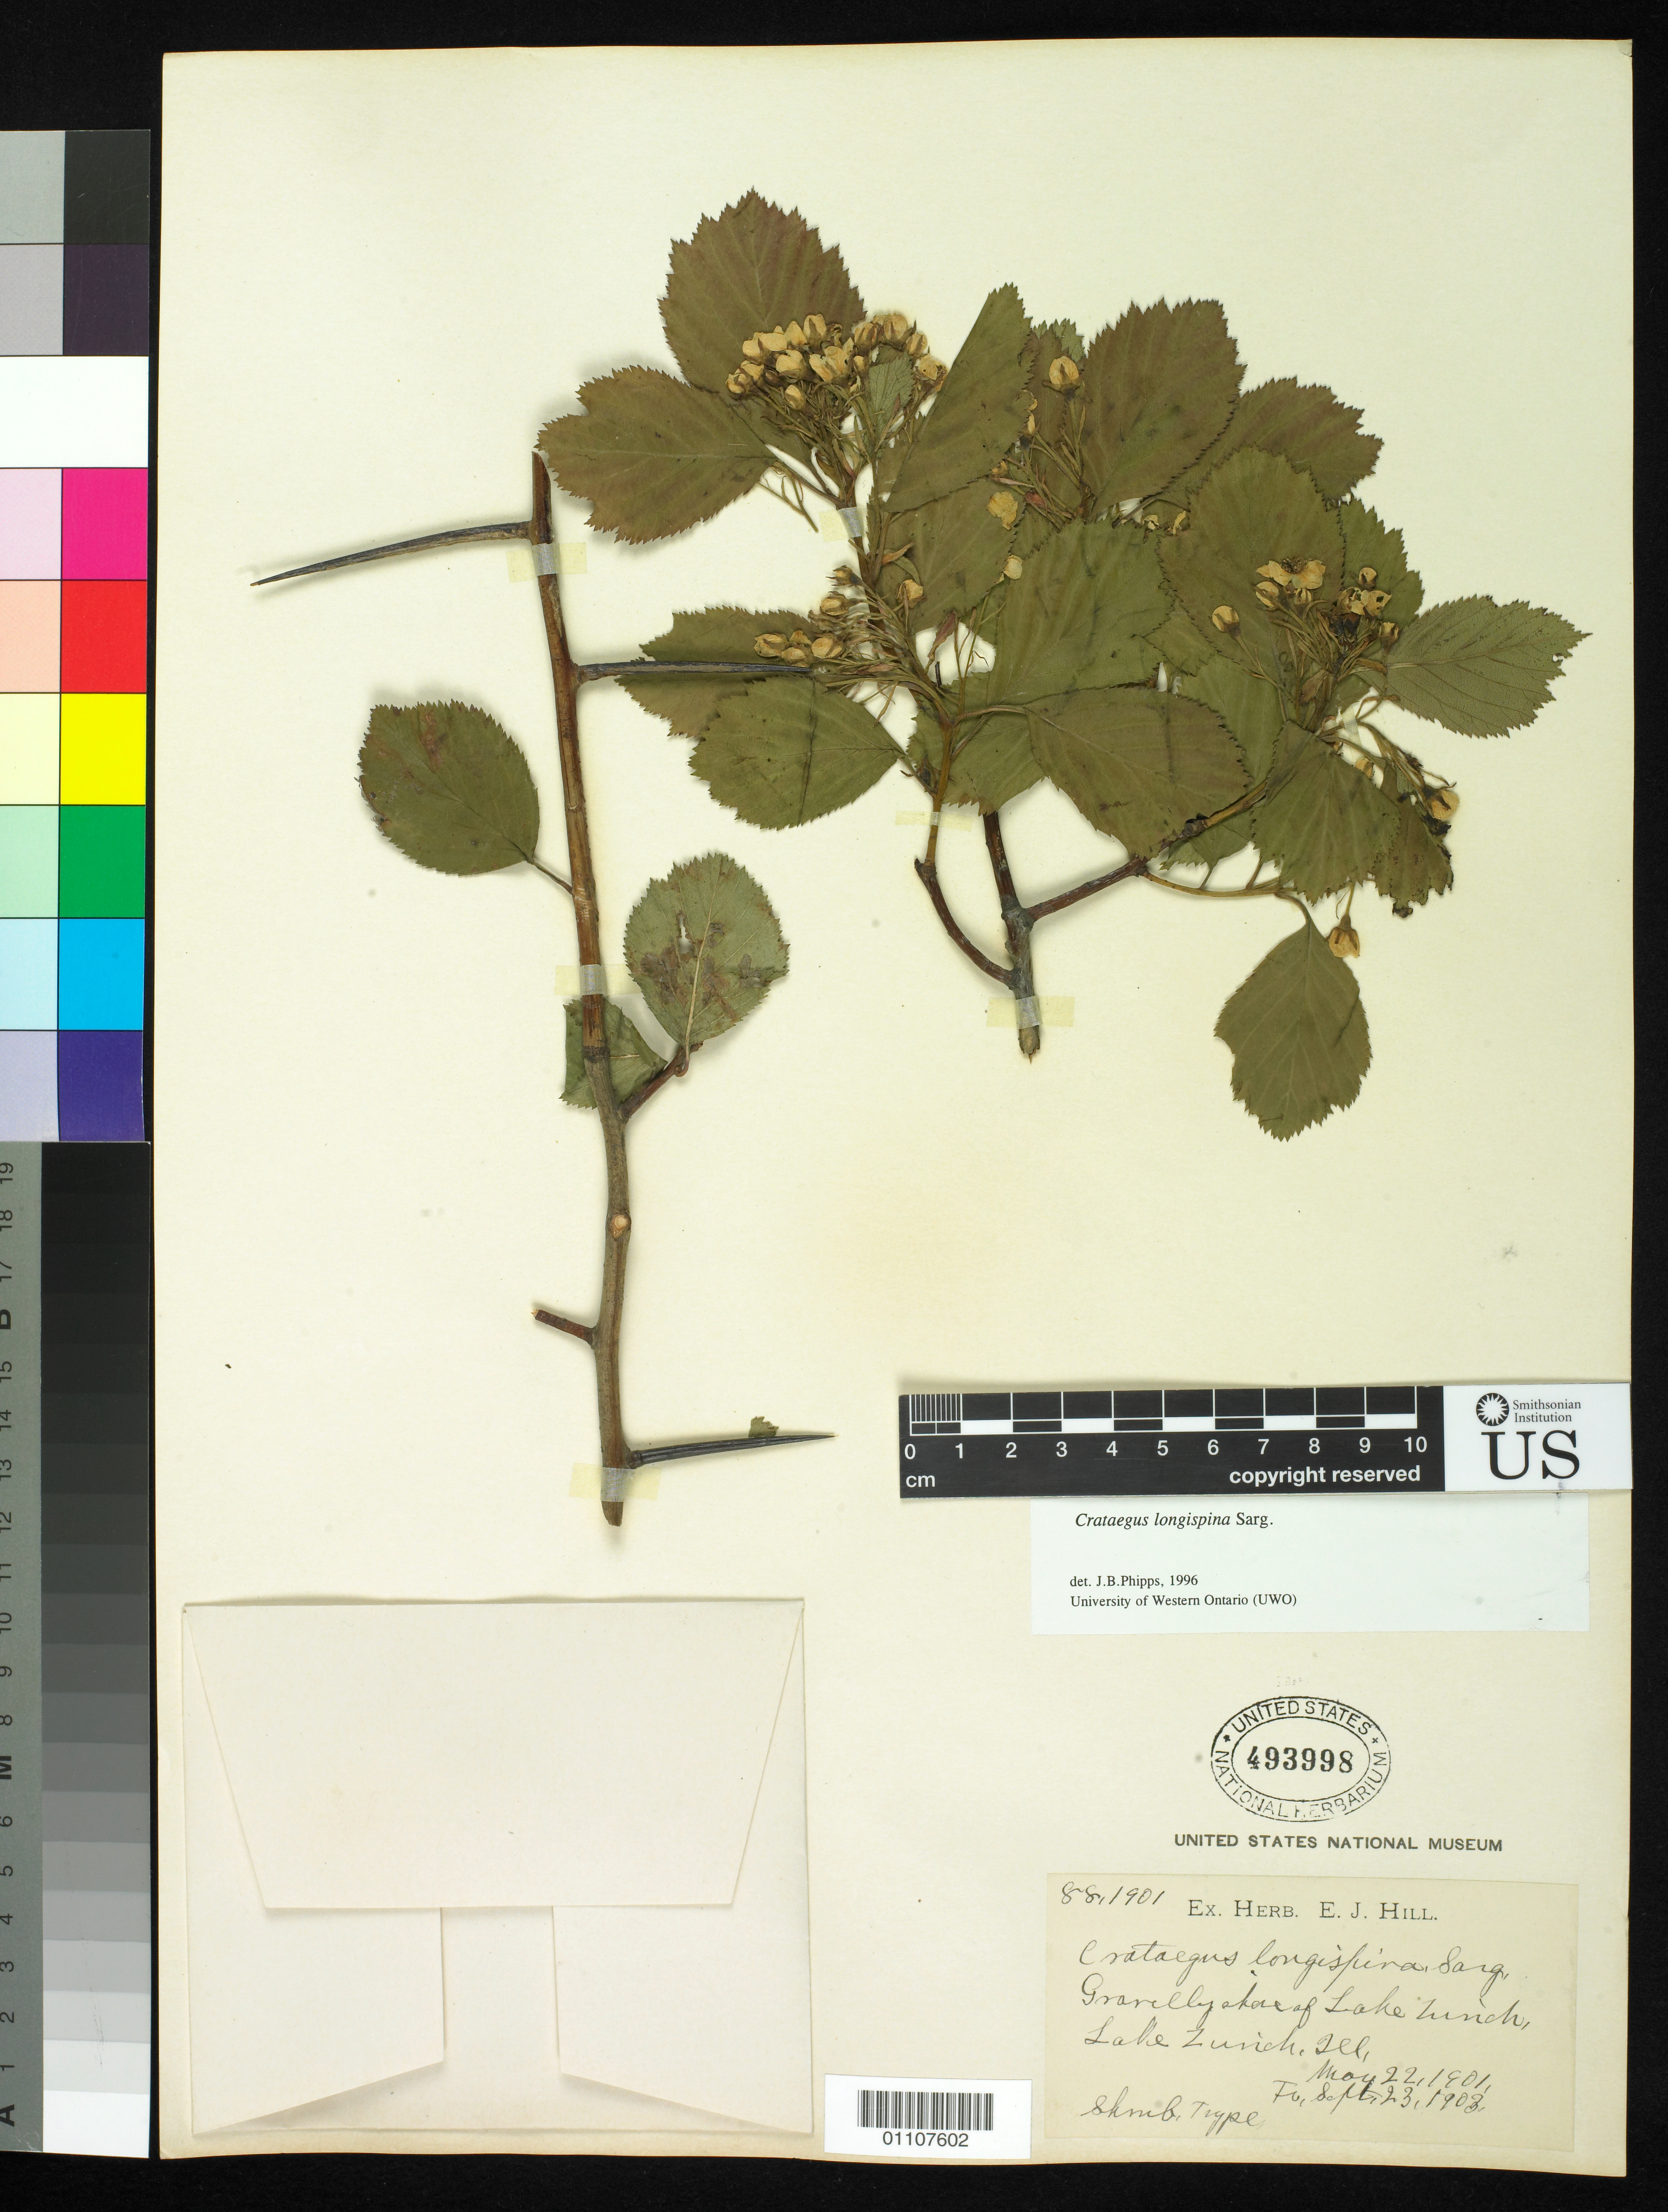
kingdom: Plantae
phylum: Tracheophyta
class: Magnoliopsida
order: Rosales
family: Rosaceae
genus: Crataegus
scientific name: Crataegus longispina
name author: Sarg.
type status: Possible Syntype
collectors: ex herb. E.J. Hill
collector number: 88.1901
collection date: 1901-05-22/1903-09-23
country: United States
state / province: Illinois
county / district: Lake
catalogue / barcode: US 493998